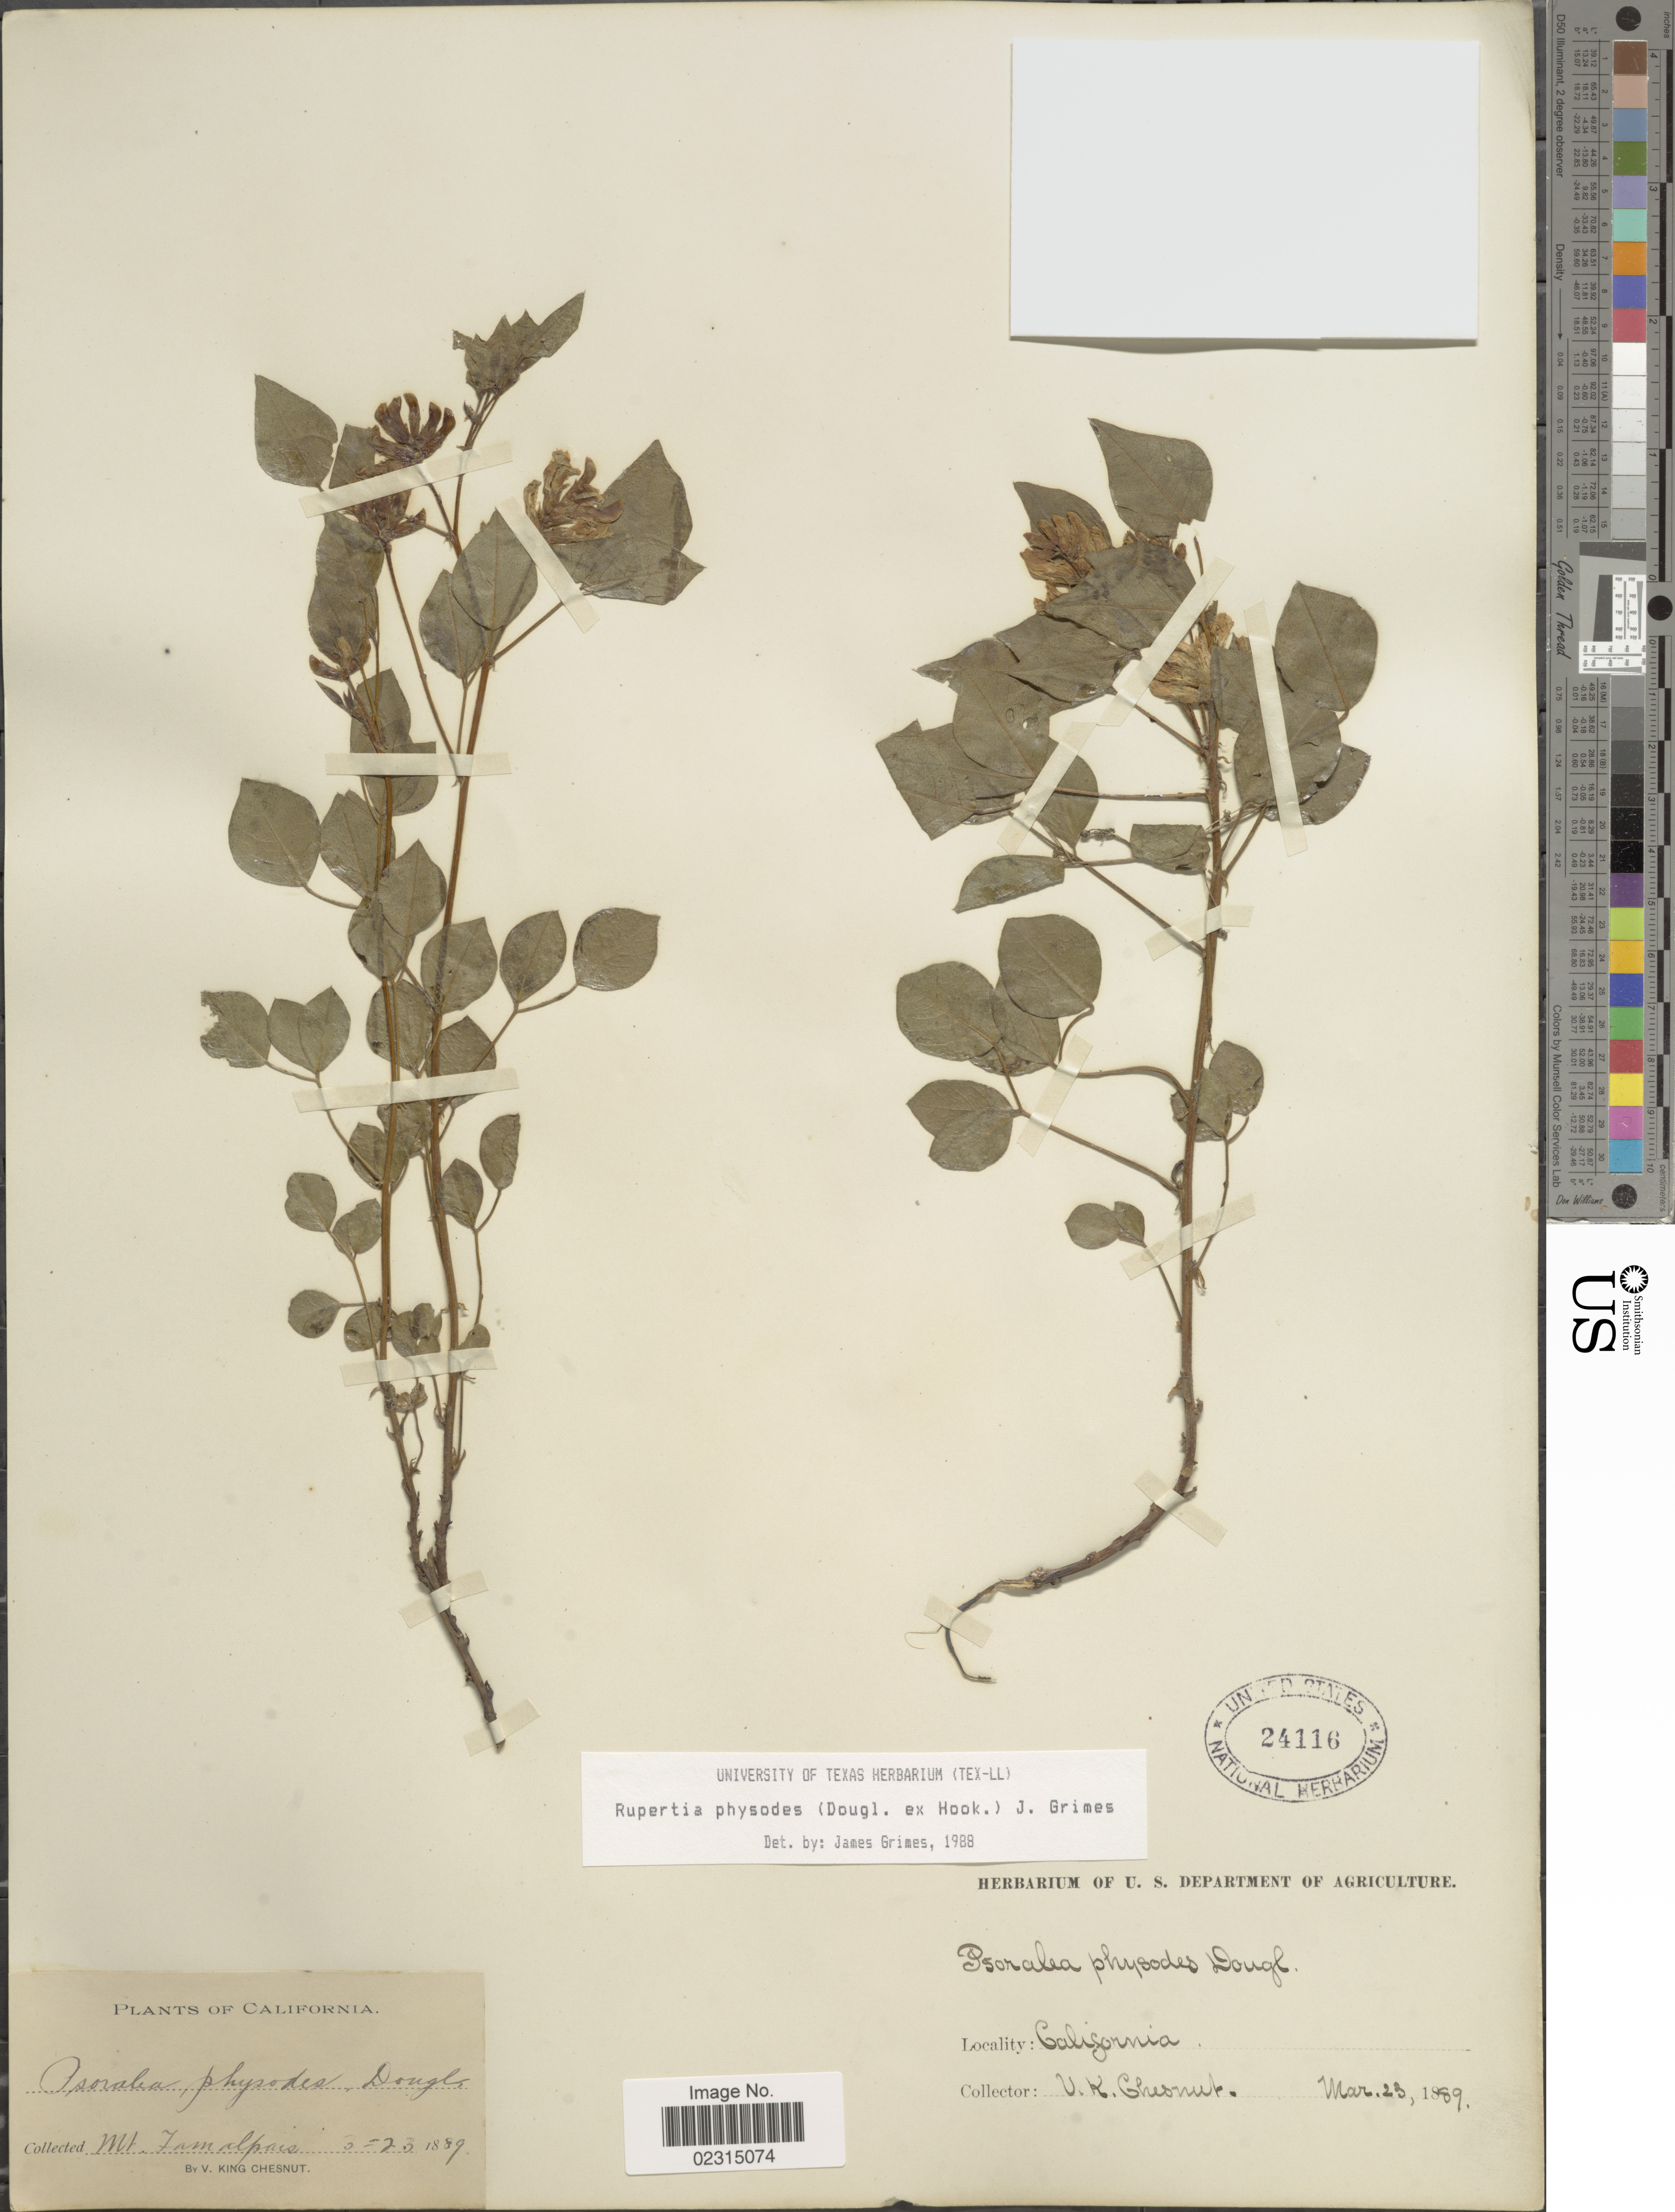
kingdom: Plantae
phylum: Tracheophyta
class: Magnoliopsida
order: Fabales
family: Fabaceae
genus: Rupertia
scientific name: Rupertia physodes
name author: (Douglas) J.W. Grimes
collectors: V. Chesnut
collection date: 1889-03-23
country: United States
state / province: California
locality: Mt Tamalpais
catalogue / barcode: US 24116